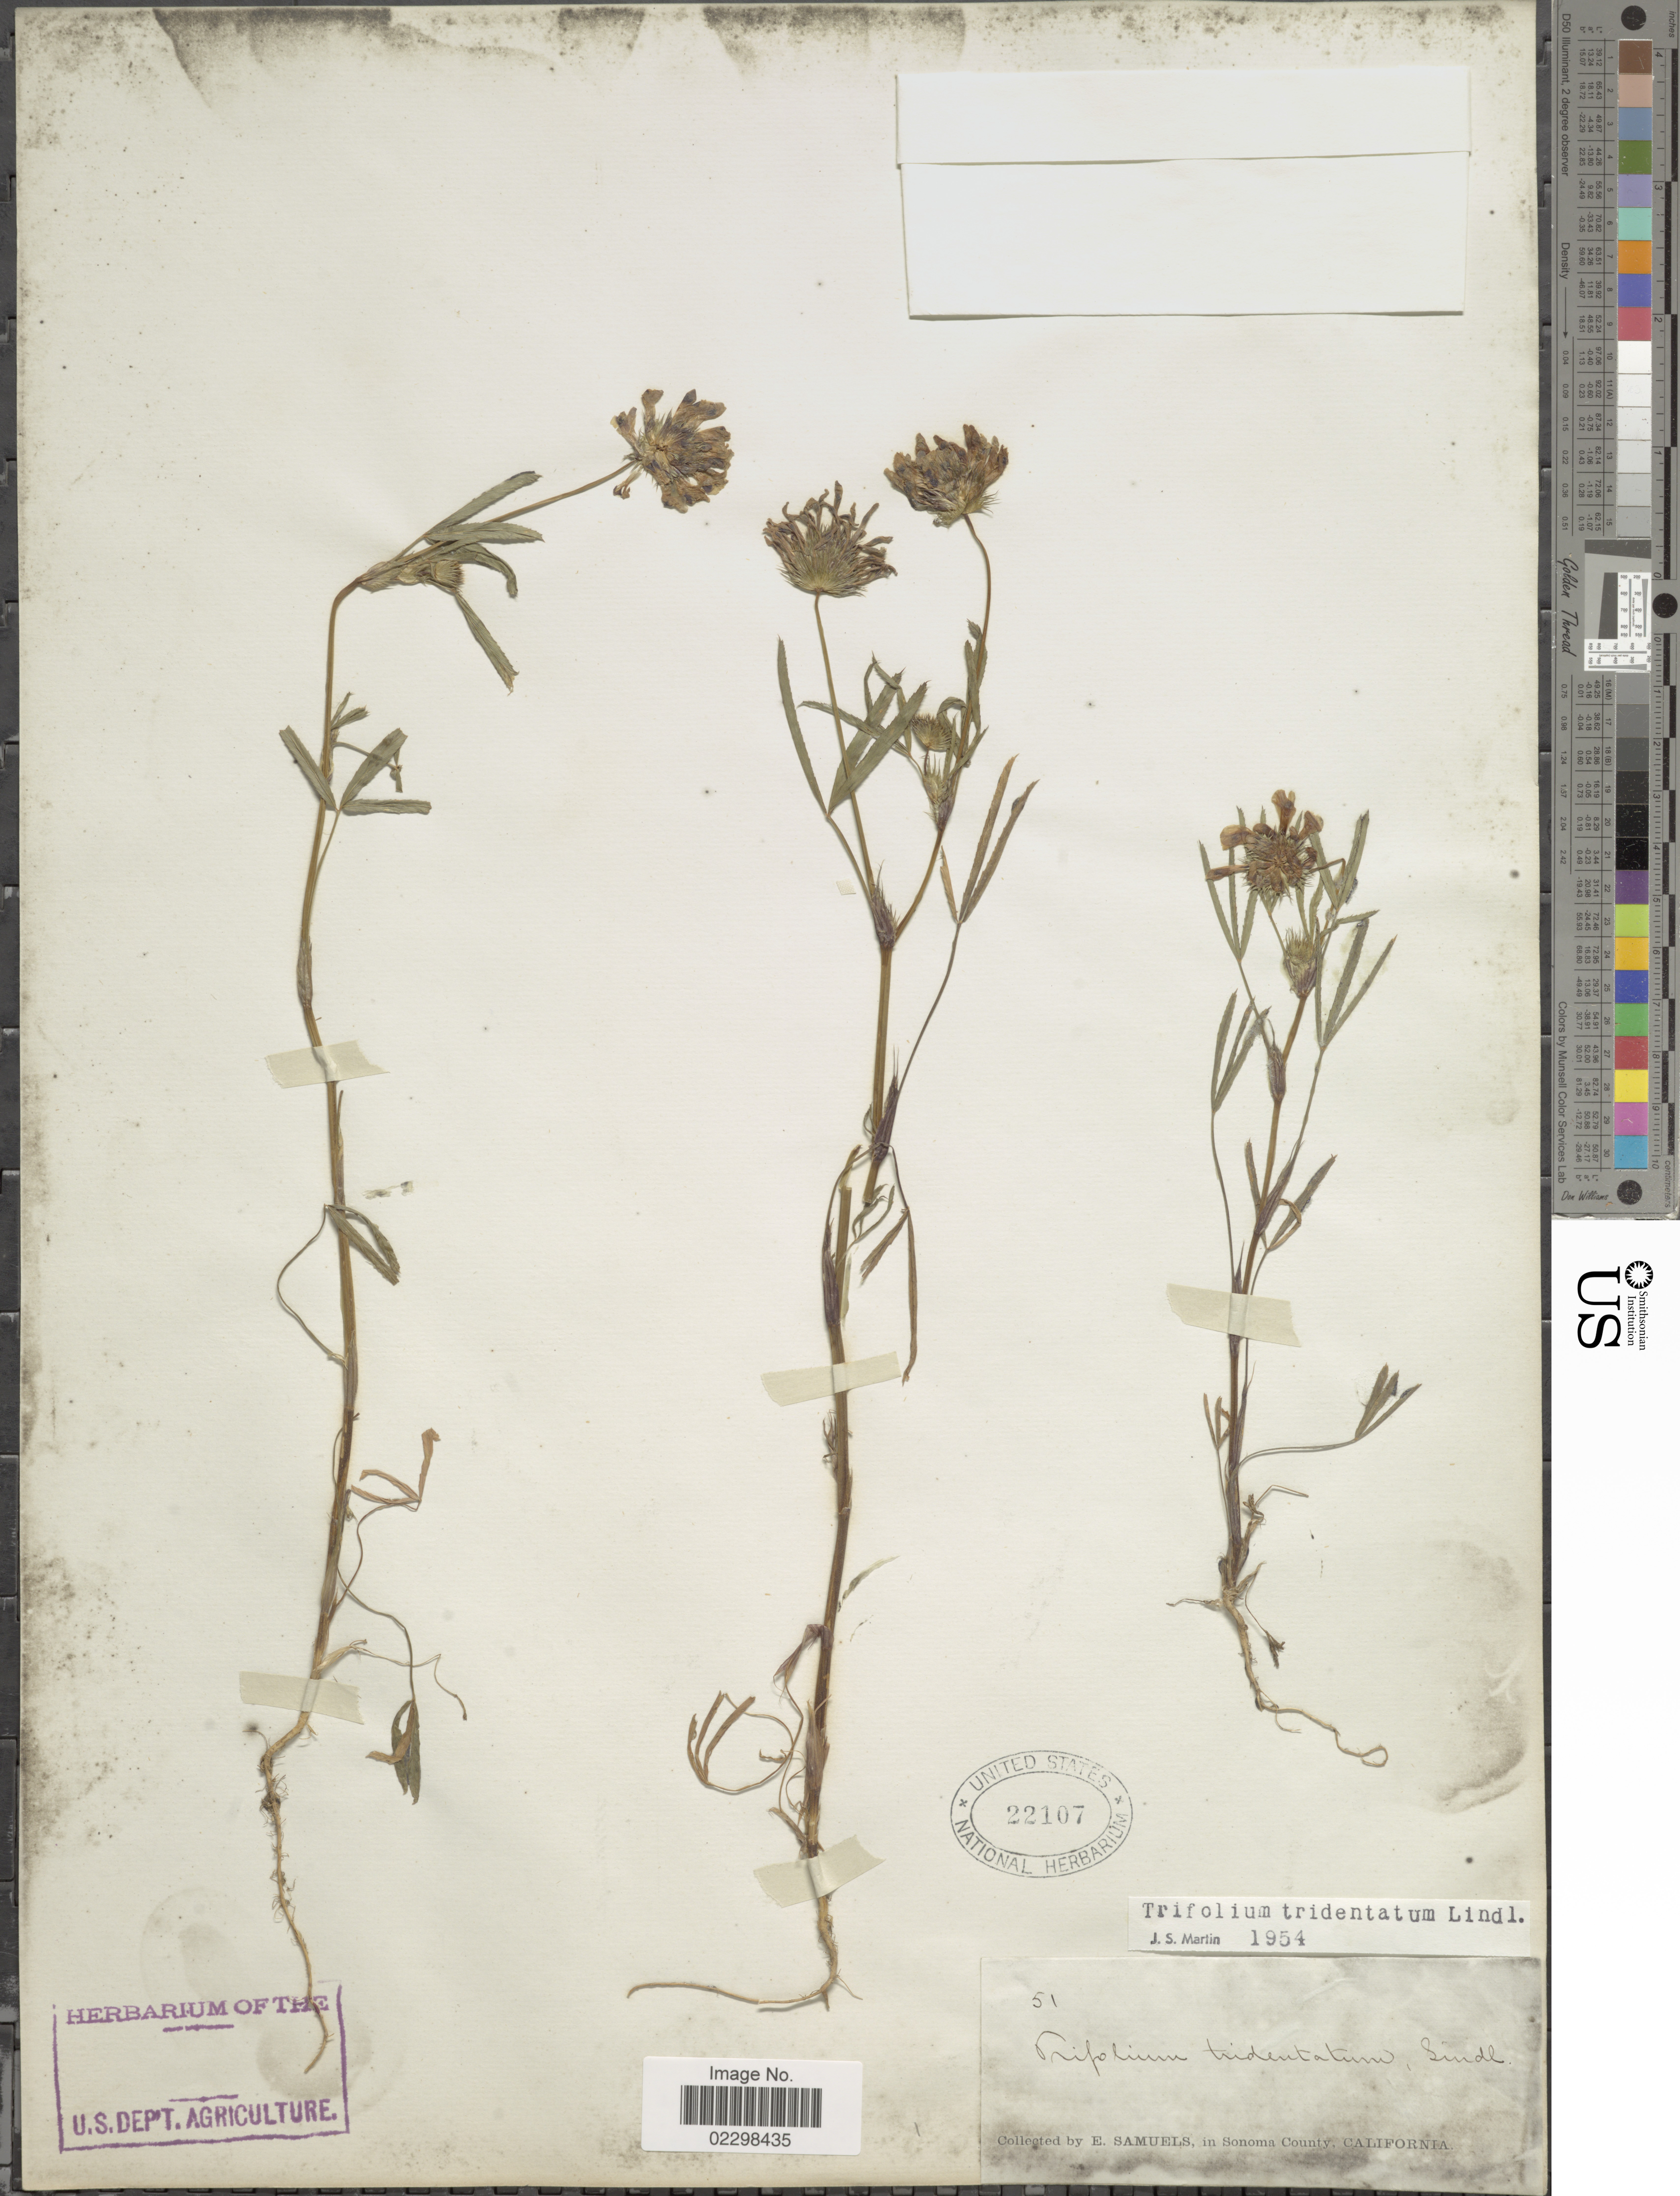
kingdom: Plantae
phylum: Tracheophyta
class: Magnoliopsida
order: Fabales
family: Fabaceae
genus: Trifolium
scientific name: Trifolium tridentatum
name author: Lindl.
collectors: E. Samuels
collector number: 51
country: United States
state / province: California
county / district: Sonoma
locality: Sonoma County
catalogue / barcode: US 22107